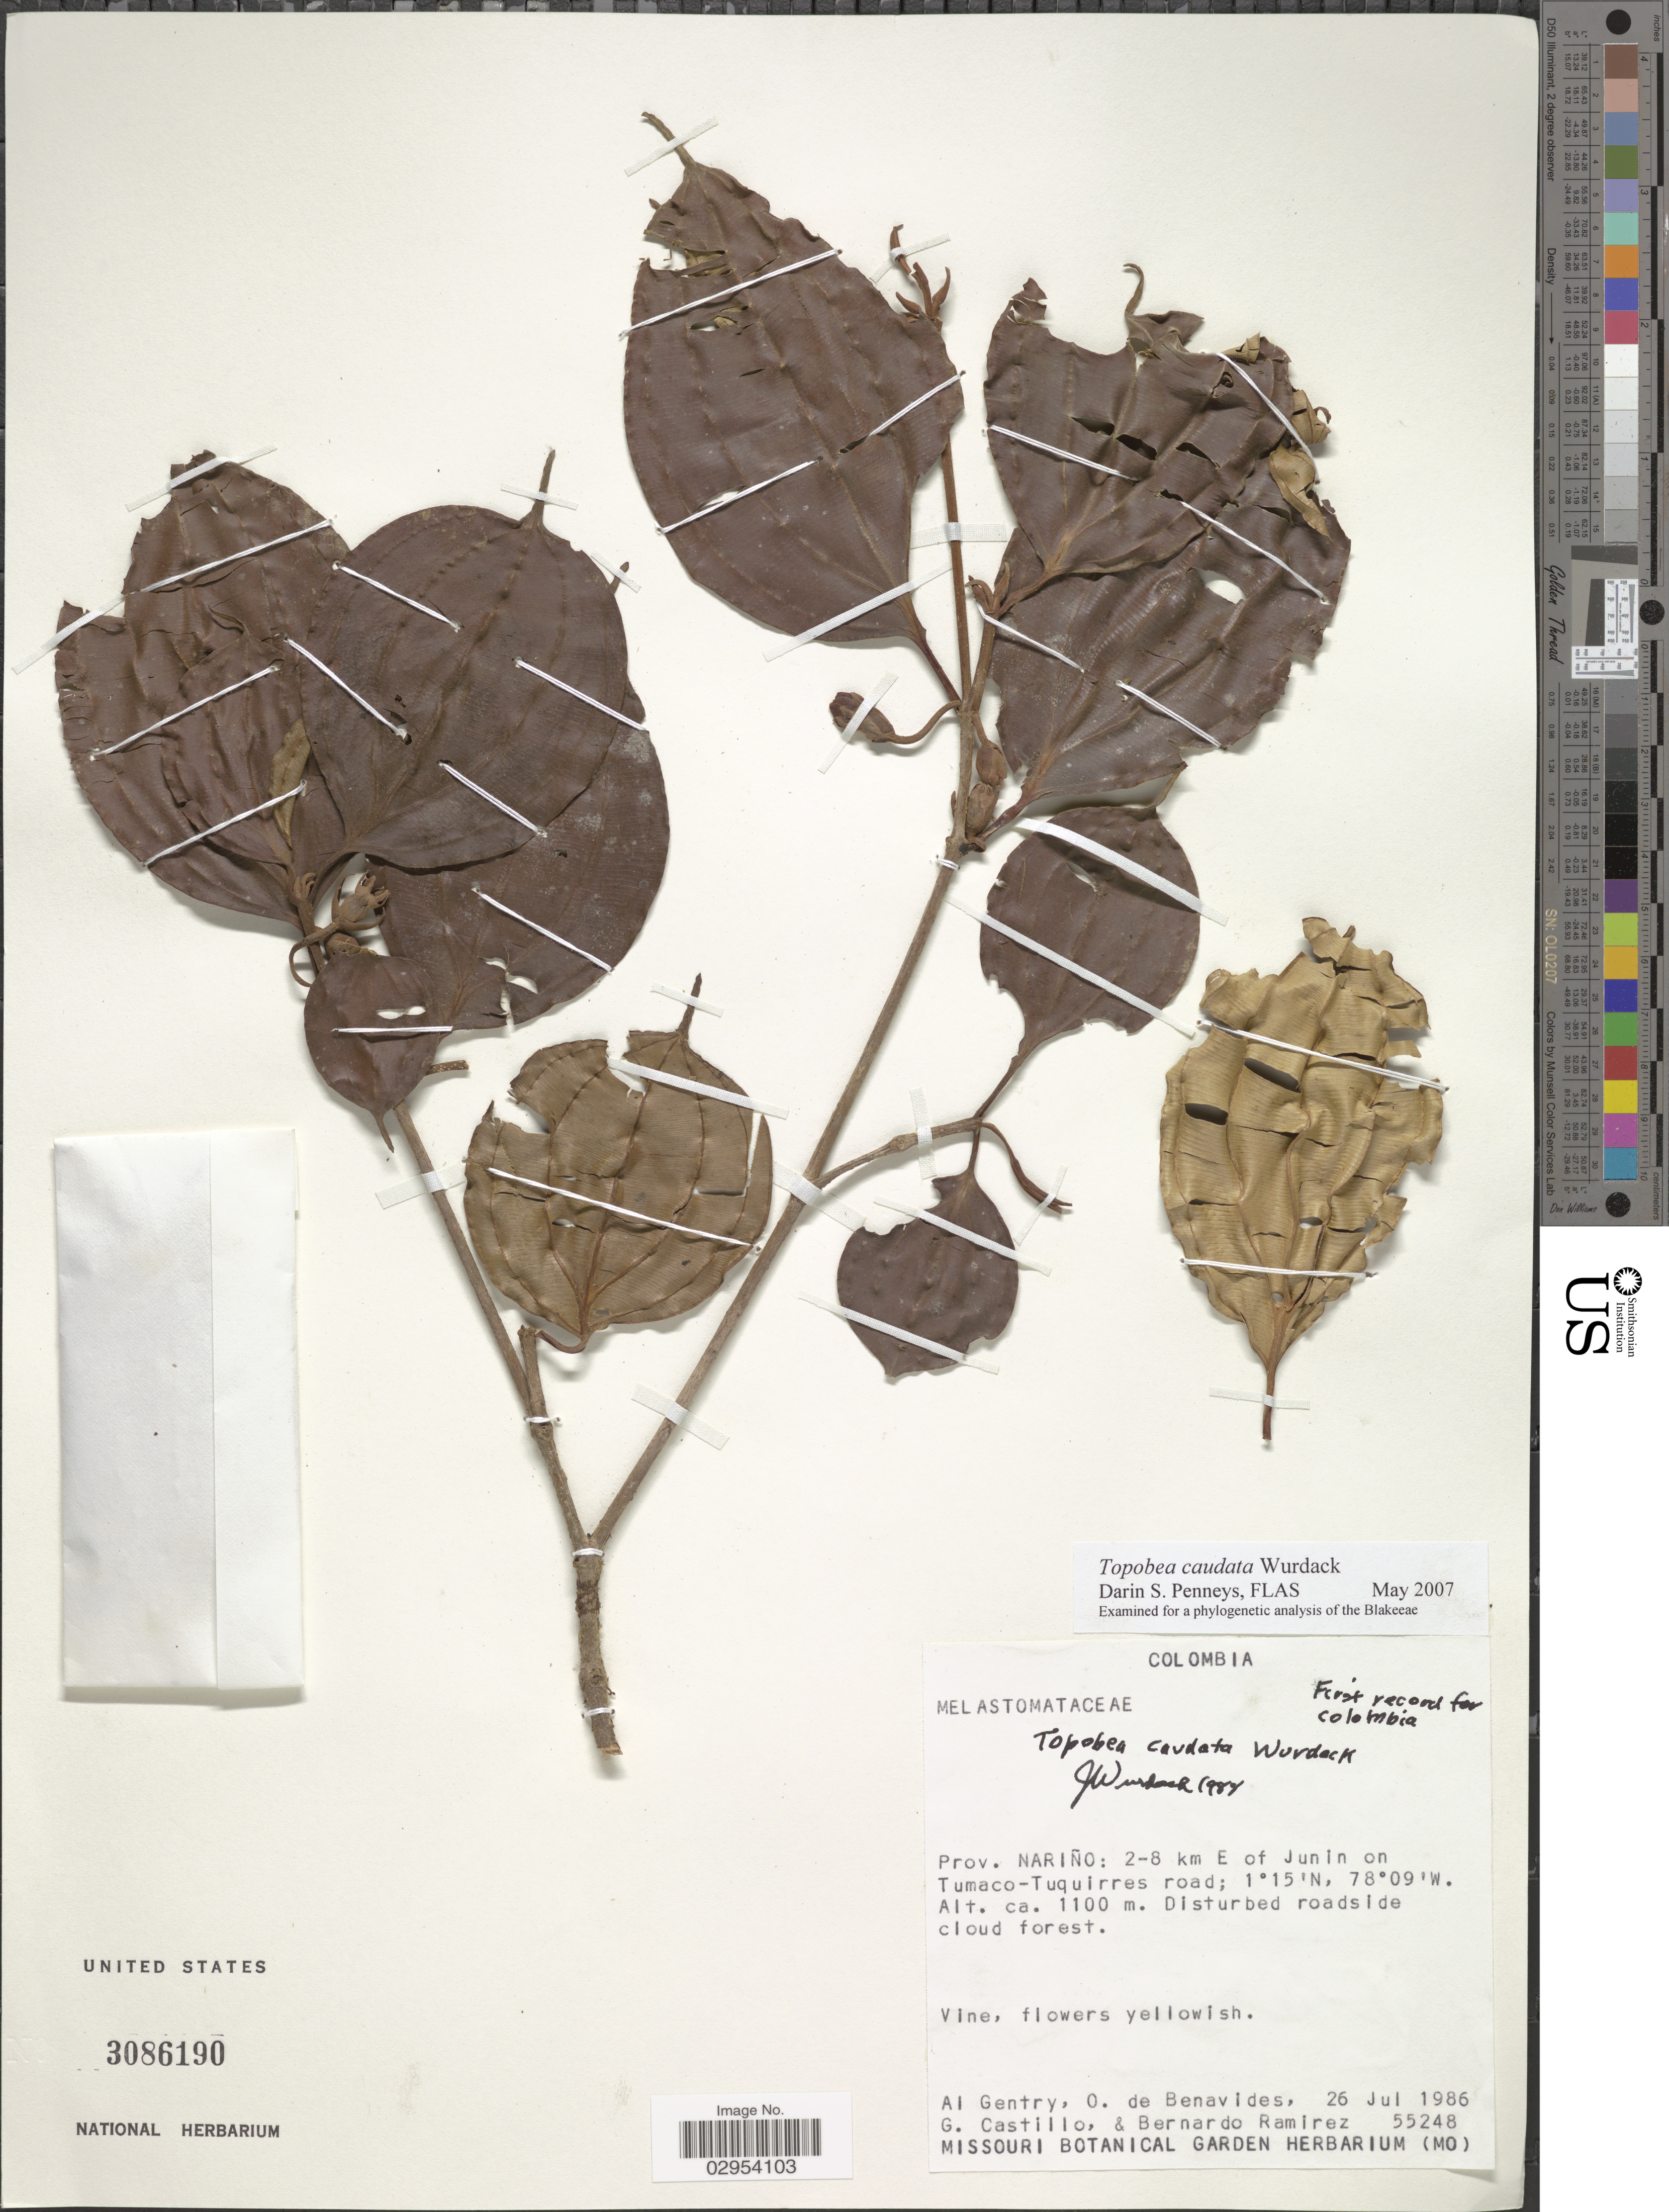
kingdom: Plantae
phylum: Tracheophyta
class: Magnoliopsida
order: Myrtales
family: Melastomataceae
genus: Topobea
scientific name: Topobea caudata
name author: Wurdack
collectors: A. H. Gentry, Olga S. de Benavides, G. Castillo & B. Ramírez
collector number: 55248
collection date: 1986-07-26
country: Colombia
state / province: Nariño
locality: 2-8 km E of Junin on Tumaco-Tuquirres road.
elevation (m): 1100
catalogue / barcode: US 3086190